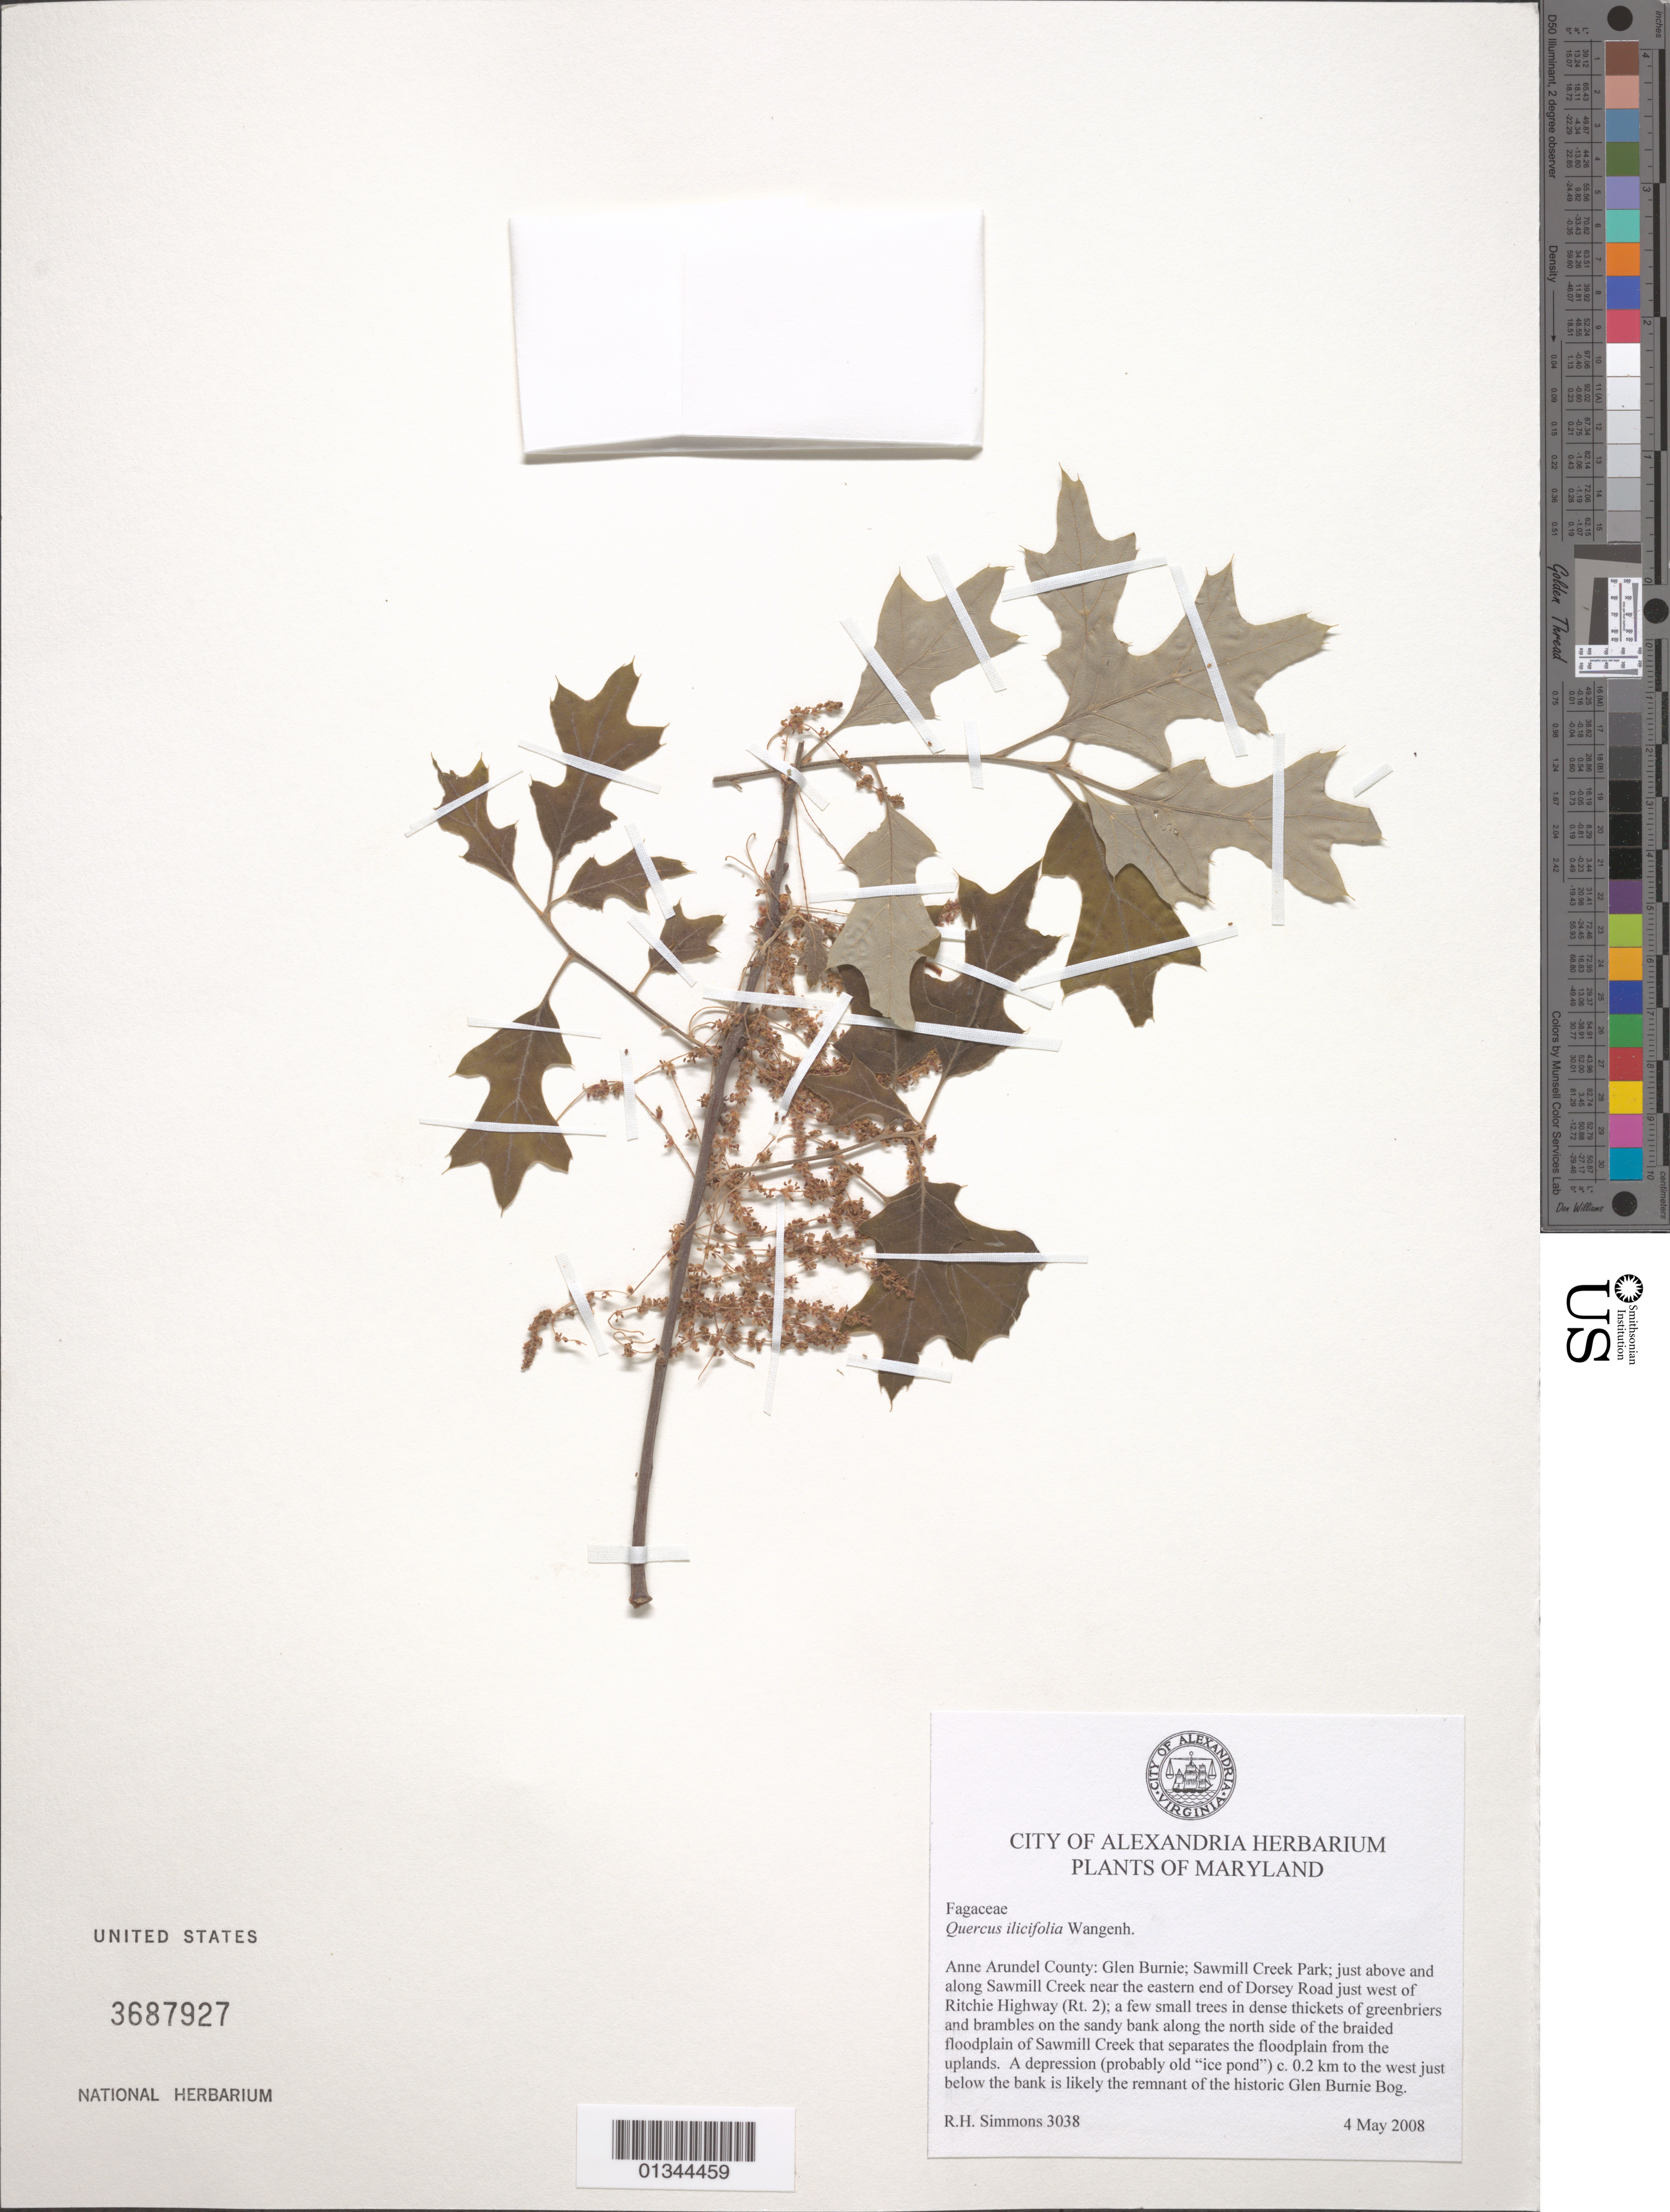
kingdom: Plantae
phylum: Tracheophyta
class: Magnoliopsida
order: Fagales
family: Fagaceae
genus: Quercus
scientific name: Quercus ilicifolia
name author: Wangenh.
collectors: R. H. Simmons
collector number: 3038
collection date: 2008-05-04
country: United States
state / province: Maryland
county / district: Anne Arundel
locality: Glen Burnie; Sawmill Creek Park; just above and along Sawmill Creek near the eastern end of Dorsey Road just west of Ritchie Highway (Rt. 2); north side of the braided floodplain of Sawmill Creek.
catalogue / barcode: US 3687927